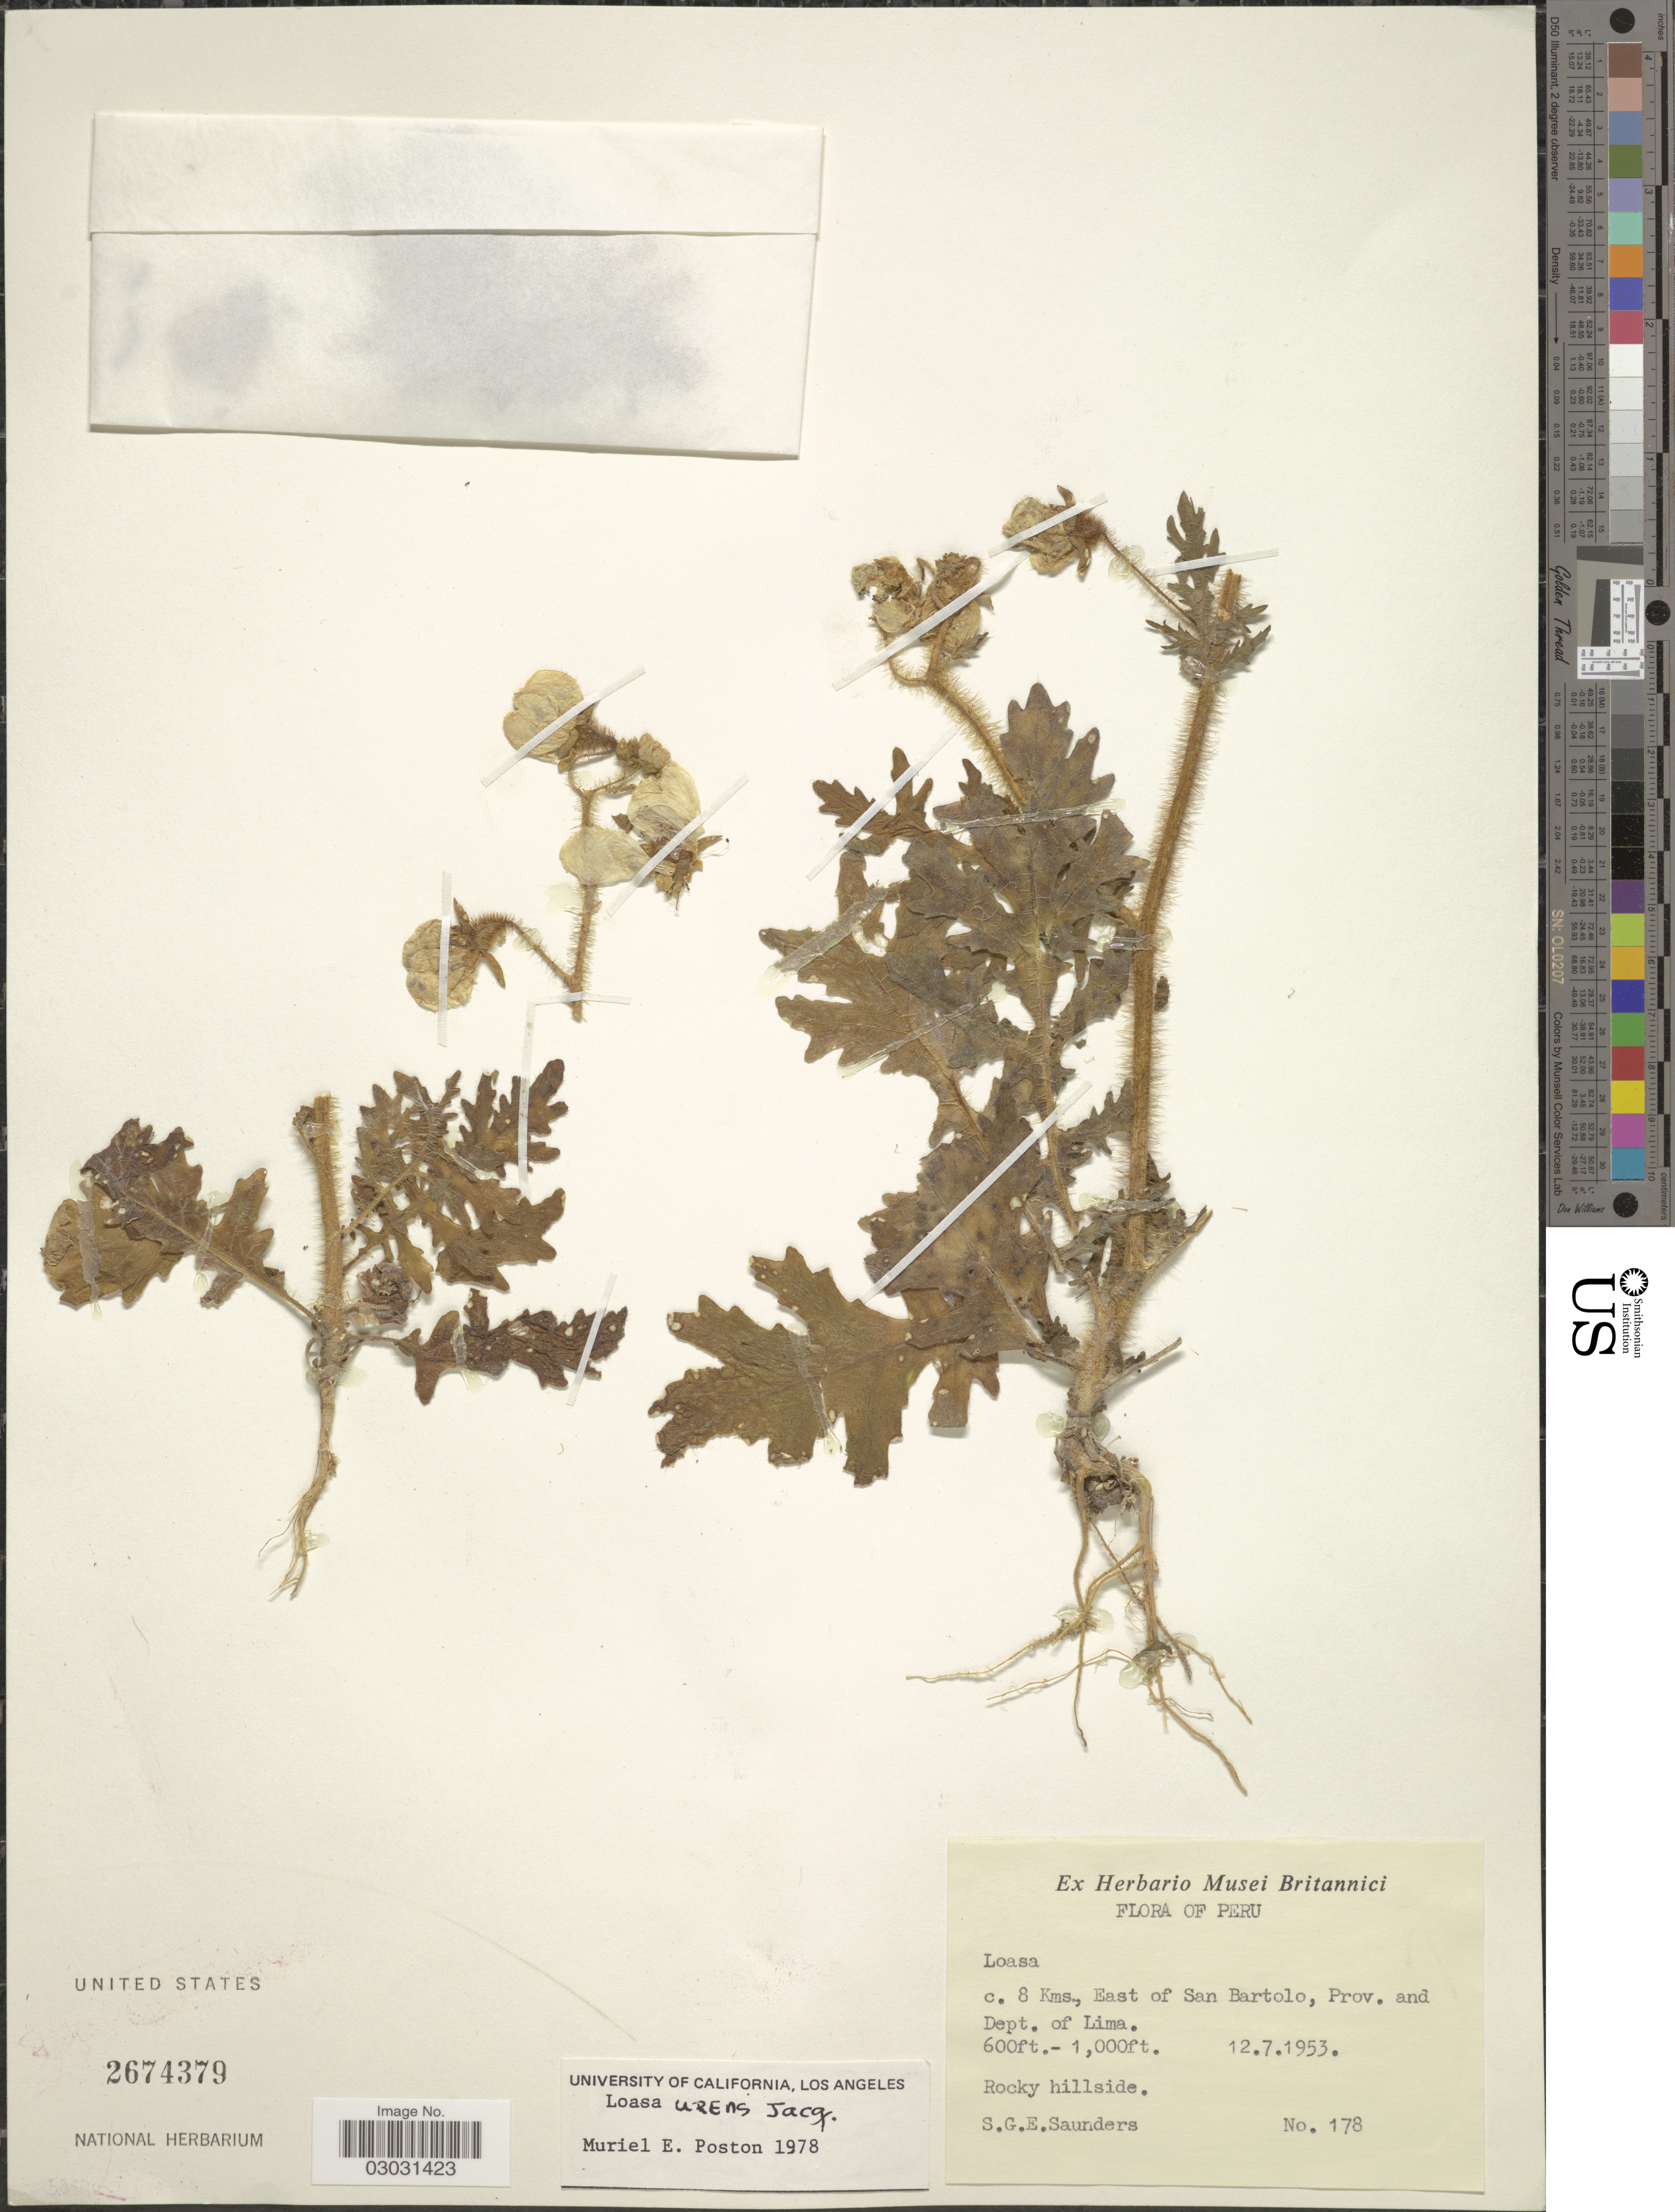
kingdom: Plantae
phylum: Tracheophyta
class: Magnoliopsida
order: Cornales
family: Loasaceae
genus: Nasa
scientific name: Nasa urens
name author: (Jacq.) Weigand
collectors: S. G. E. Saunders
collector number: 178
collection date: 1953-07-12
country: Peru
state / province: Lima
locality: C. 8 Kms, East of San Bartolo, Prov. and Dept. of Lima.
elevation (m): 183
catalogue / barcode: US 2674379